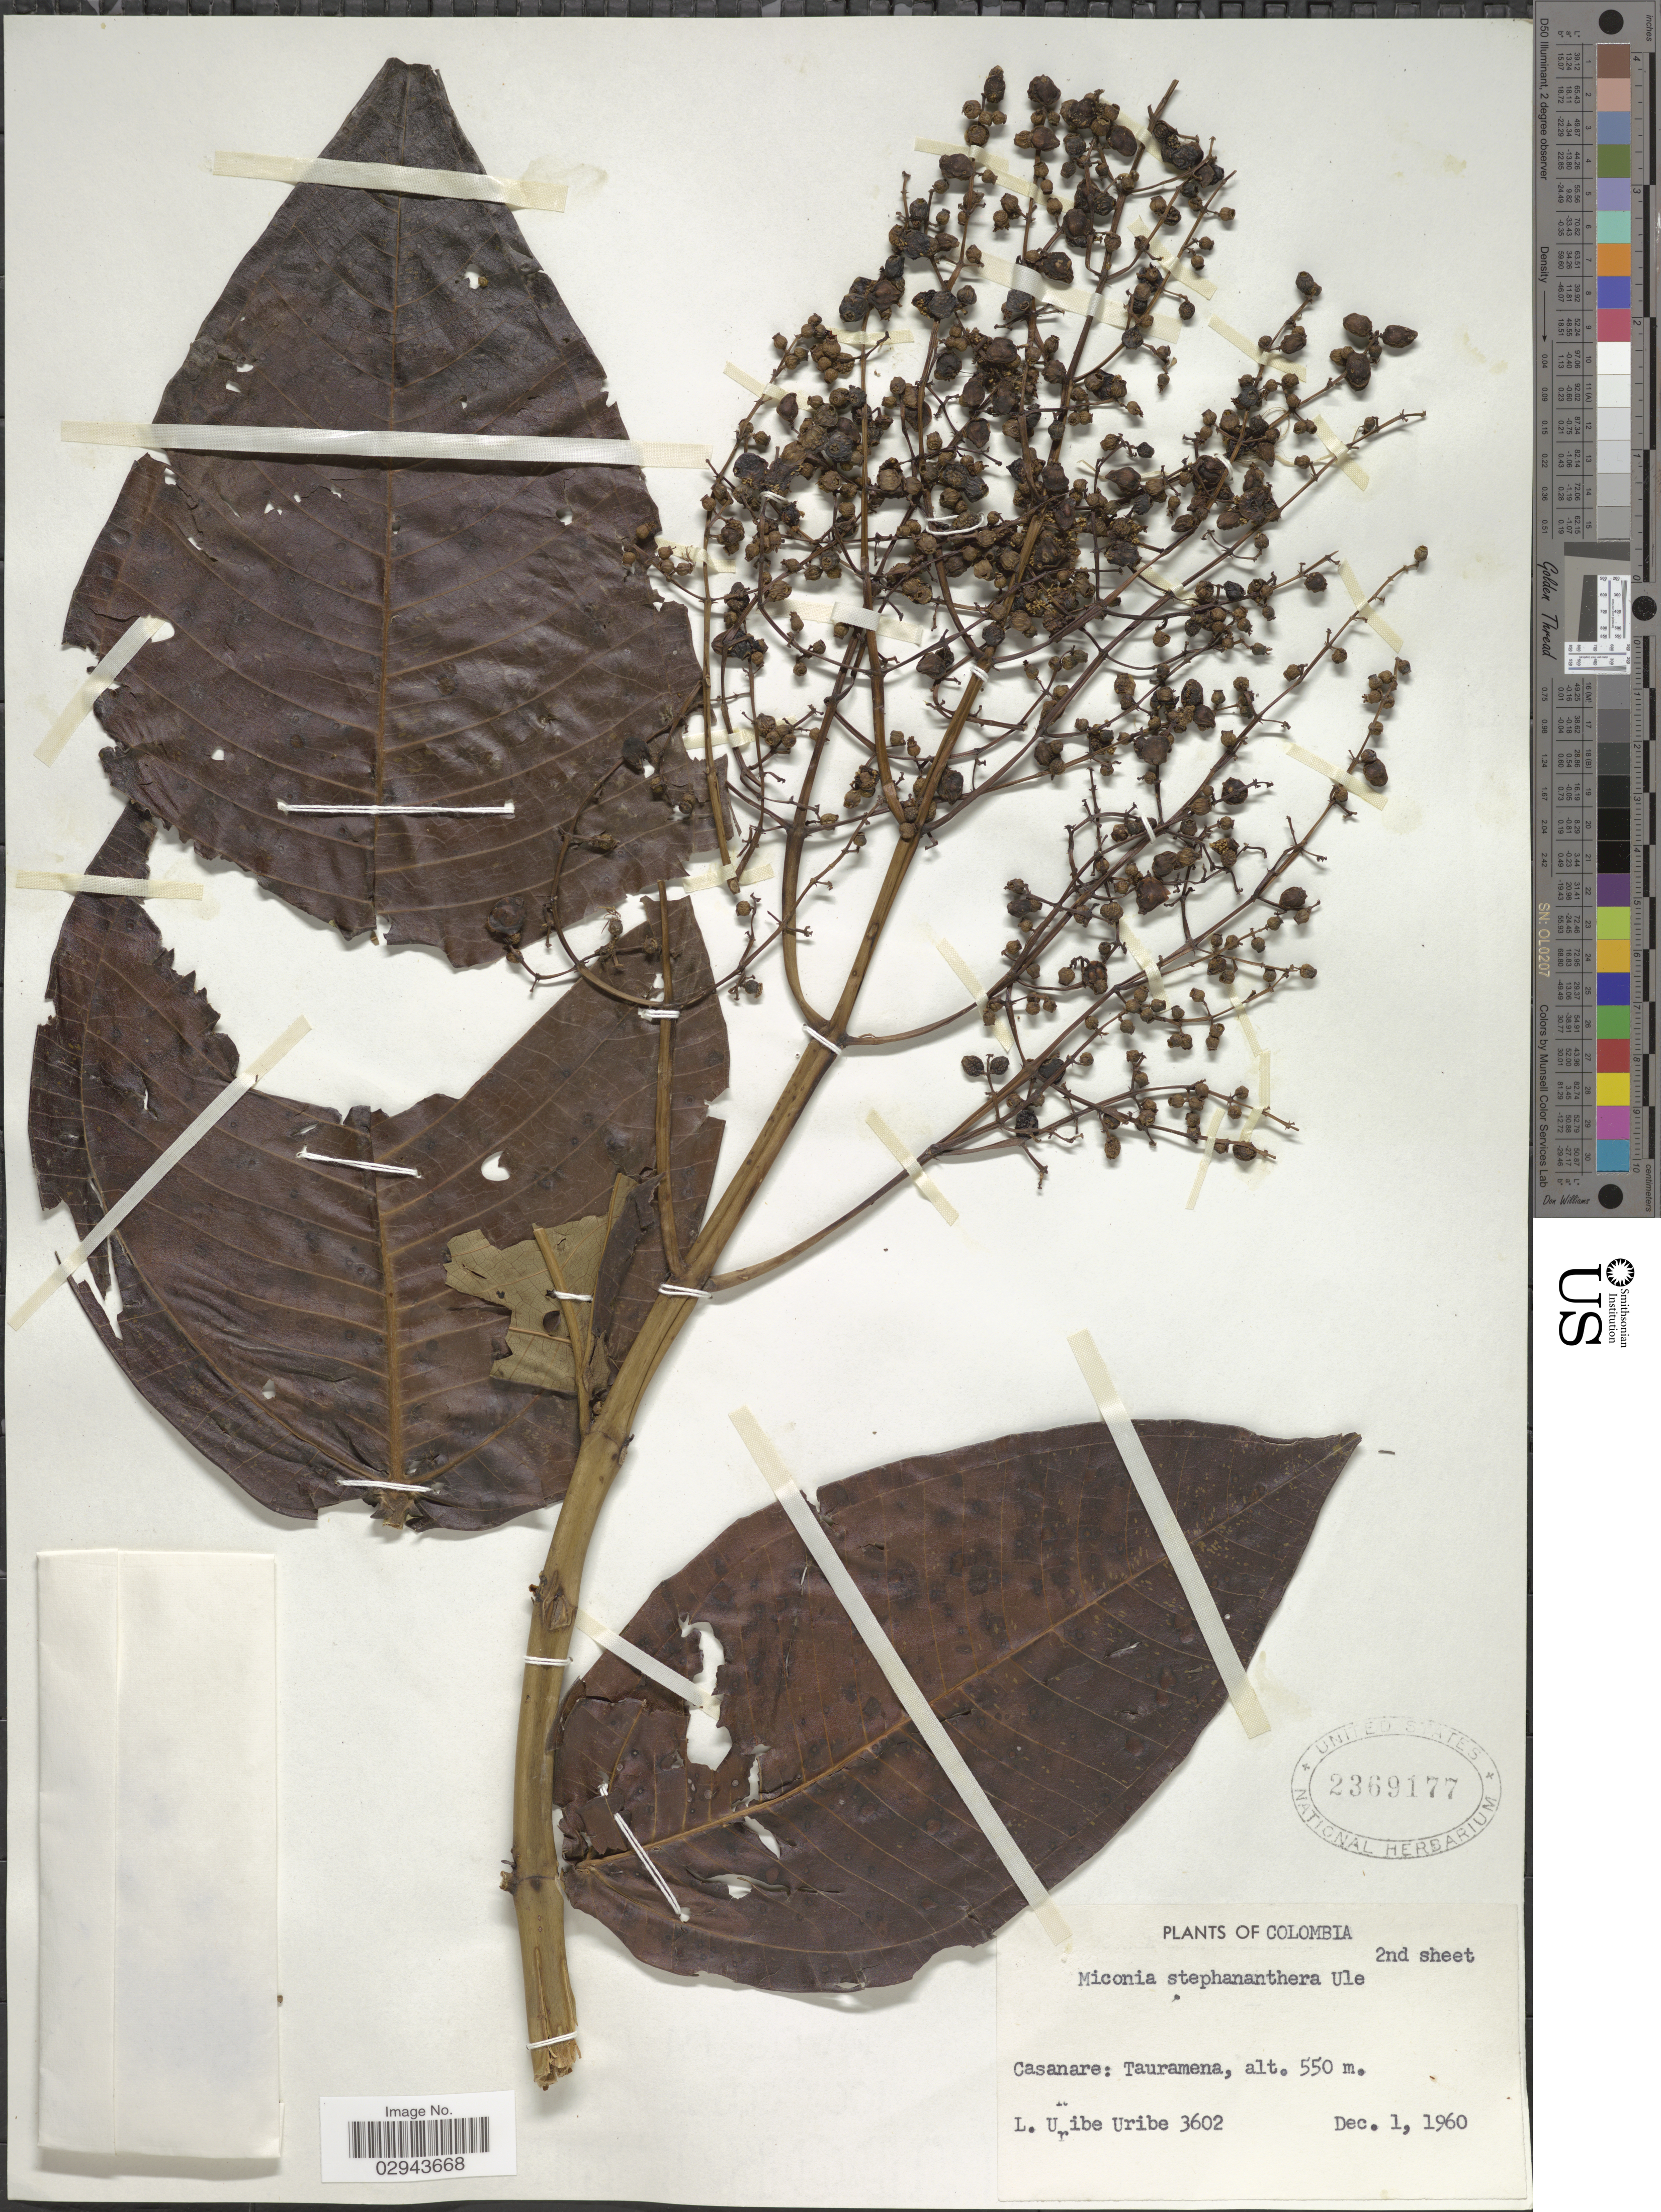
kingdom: Plantae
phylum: Tracheophyta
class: Magnoliopsida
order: Myrtales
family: Melastomataceae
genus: Miconia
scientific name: Miconia stephananthera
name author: Ule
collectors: L. Uribe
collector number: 3602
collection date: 1960-12-01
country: Colombia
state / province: Casanare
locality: Tauramena.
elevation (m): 550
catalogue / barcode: US 2369177